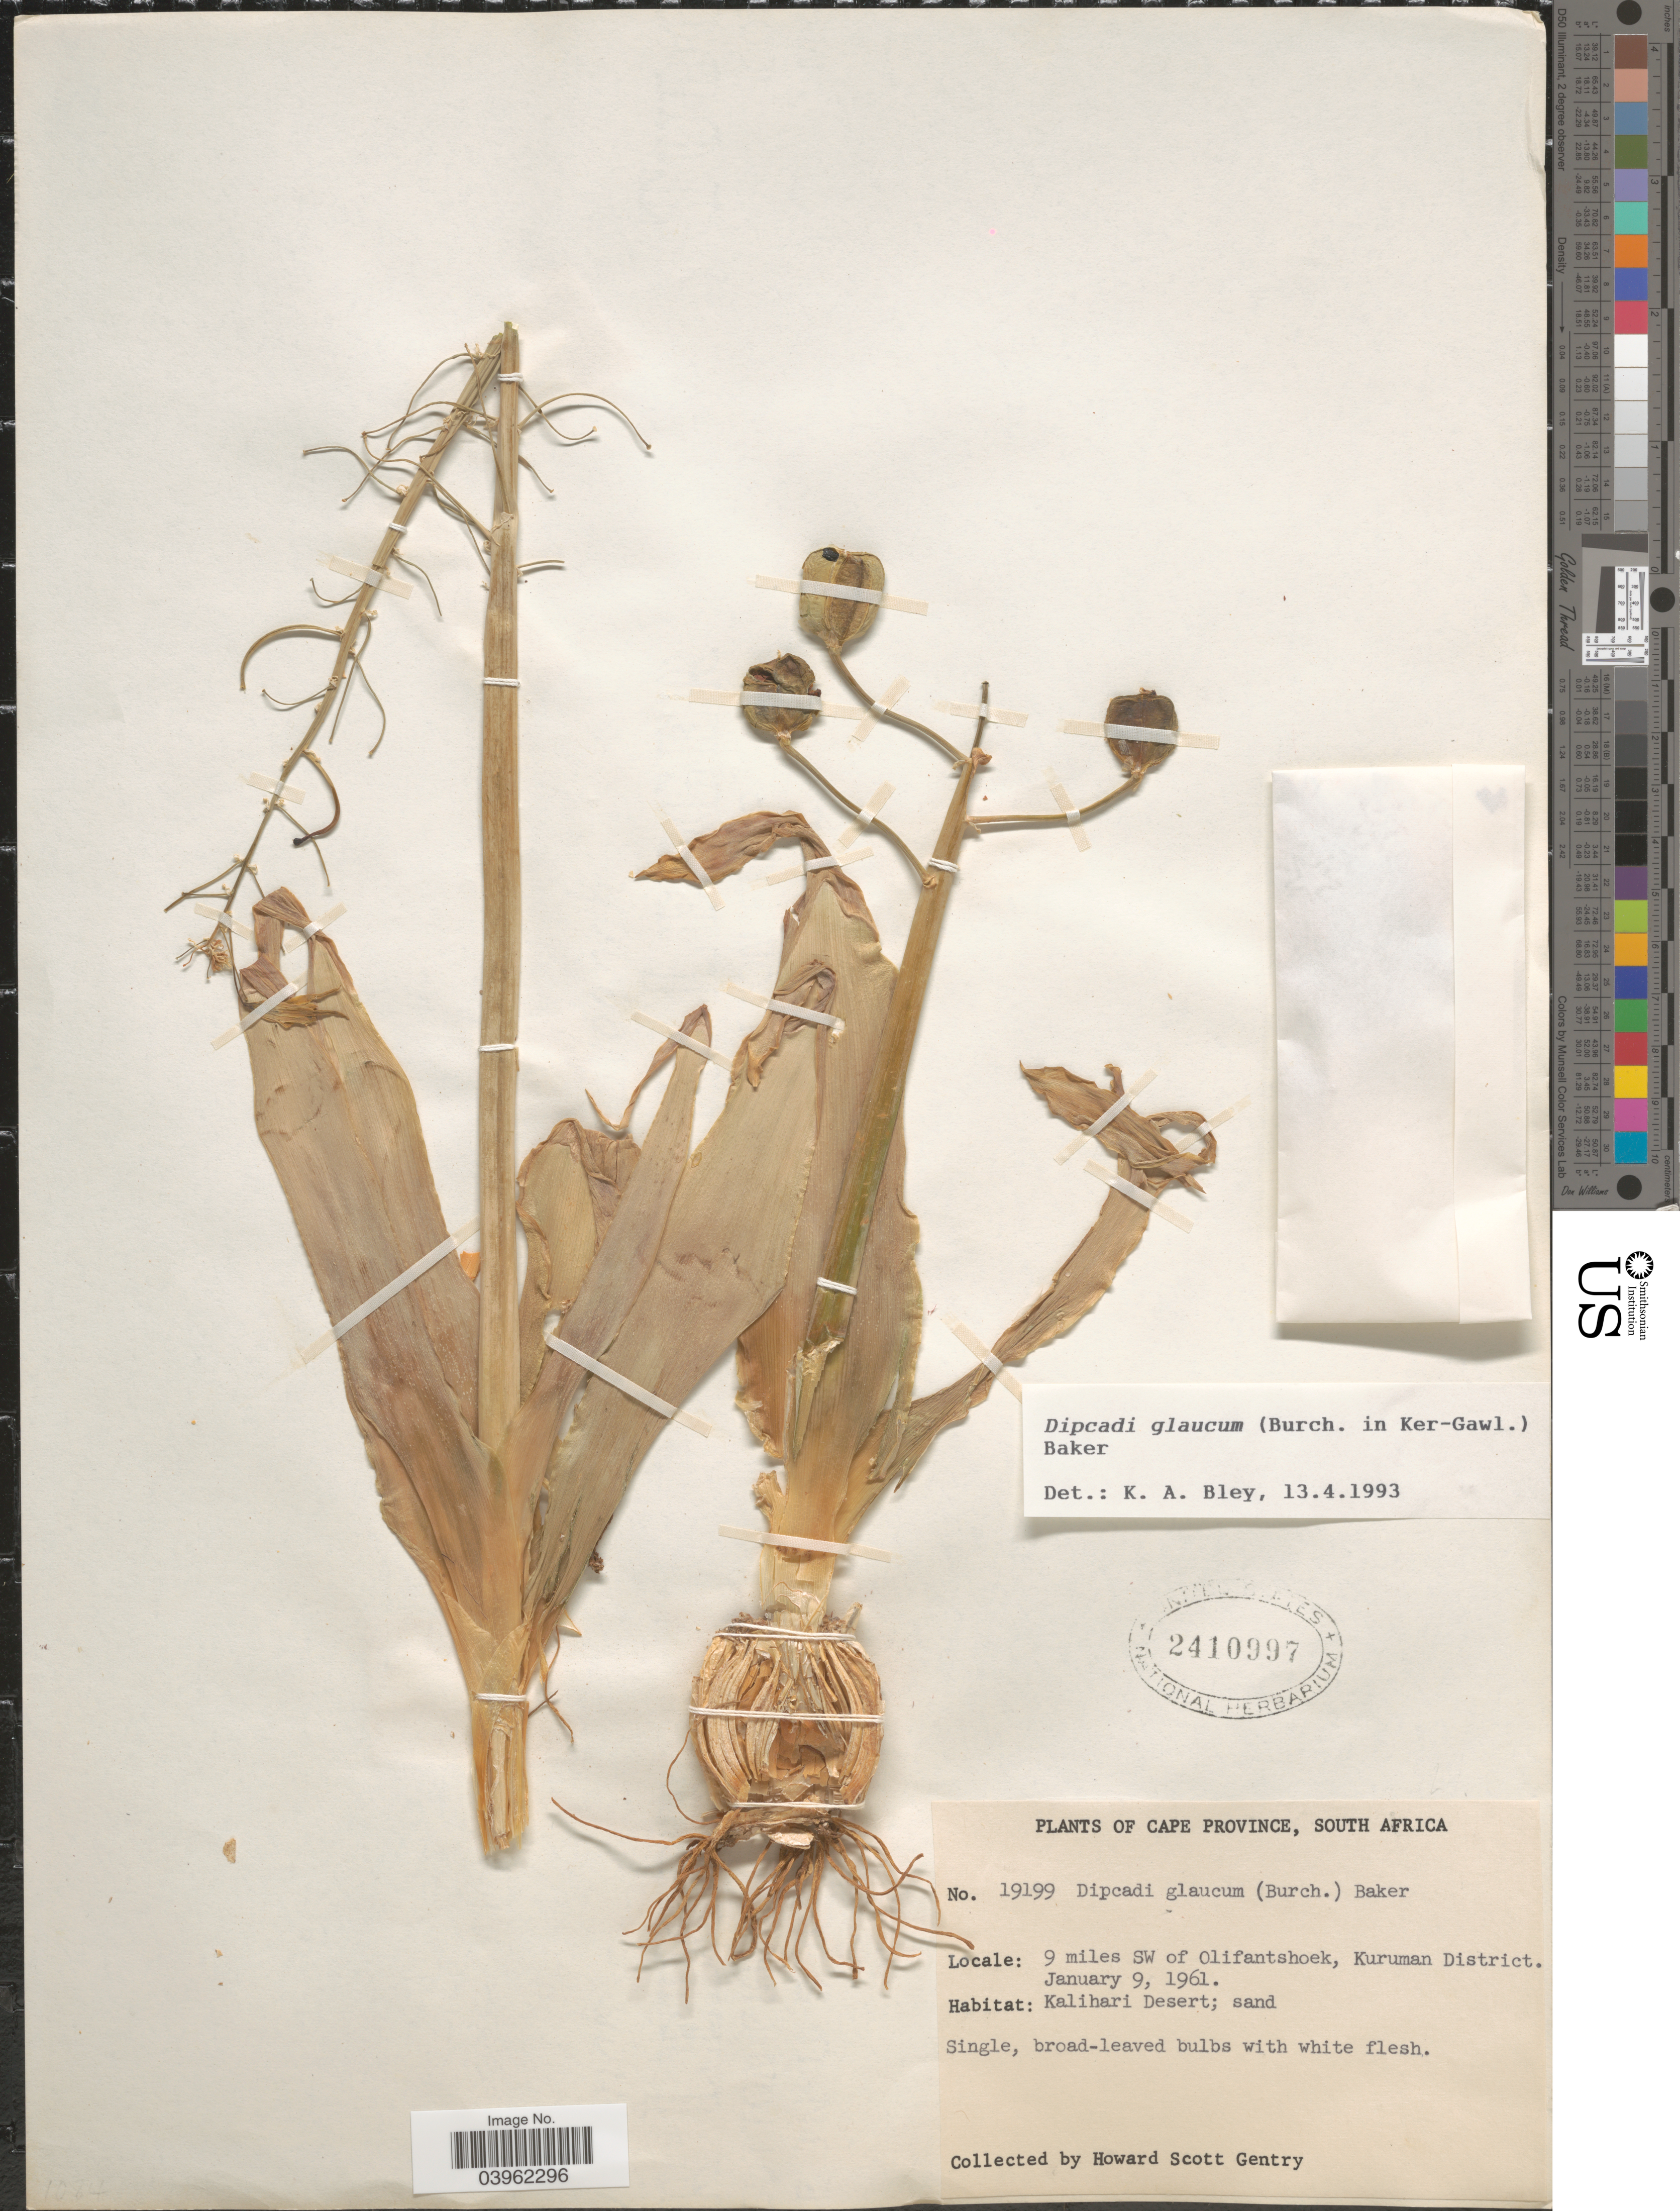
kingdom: Plantae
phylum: Tracheophyta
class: Liliopsida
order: Asparagales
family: Asparagaceae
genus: Dipcadi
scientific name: Dipcadi glaucum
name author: (Burch. ex Ker Gawl.) Baker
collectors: H. S. Gentry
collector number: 19199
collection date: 1961-01-09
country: South Africa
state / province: Northern Cape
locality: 9 miles SW of Olifantshoek, Kuruman District. Kalihari Desert; sand.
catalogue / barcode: US 2410997